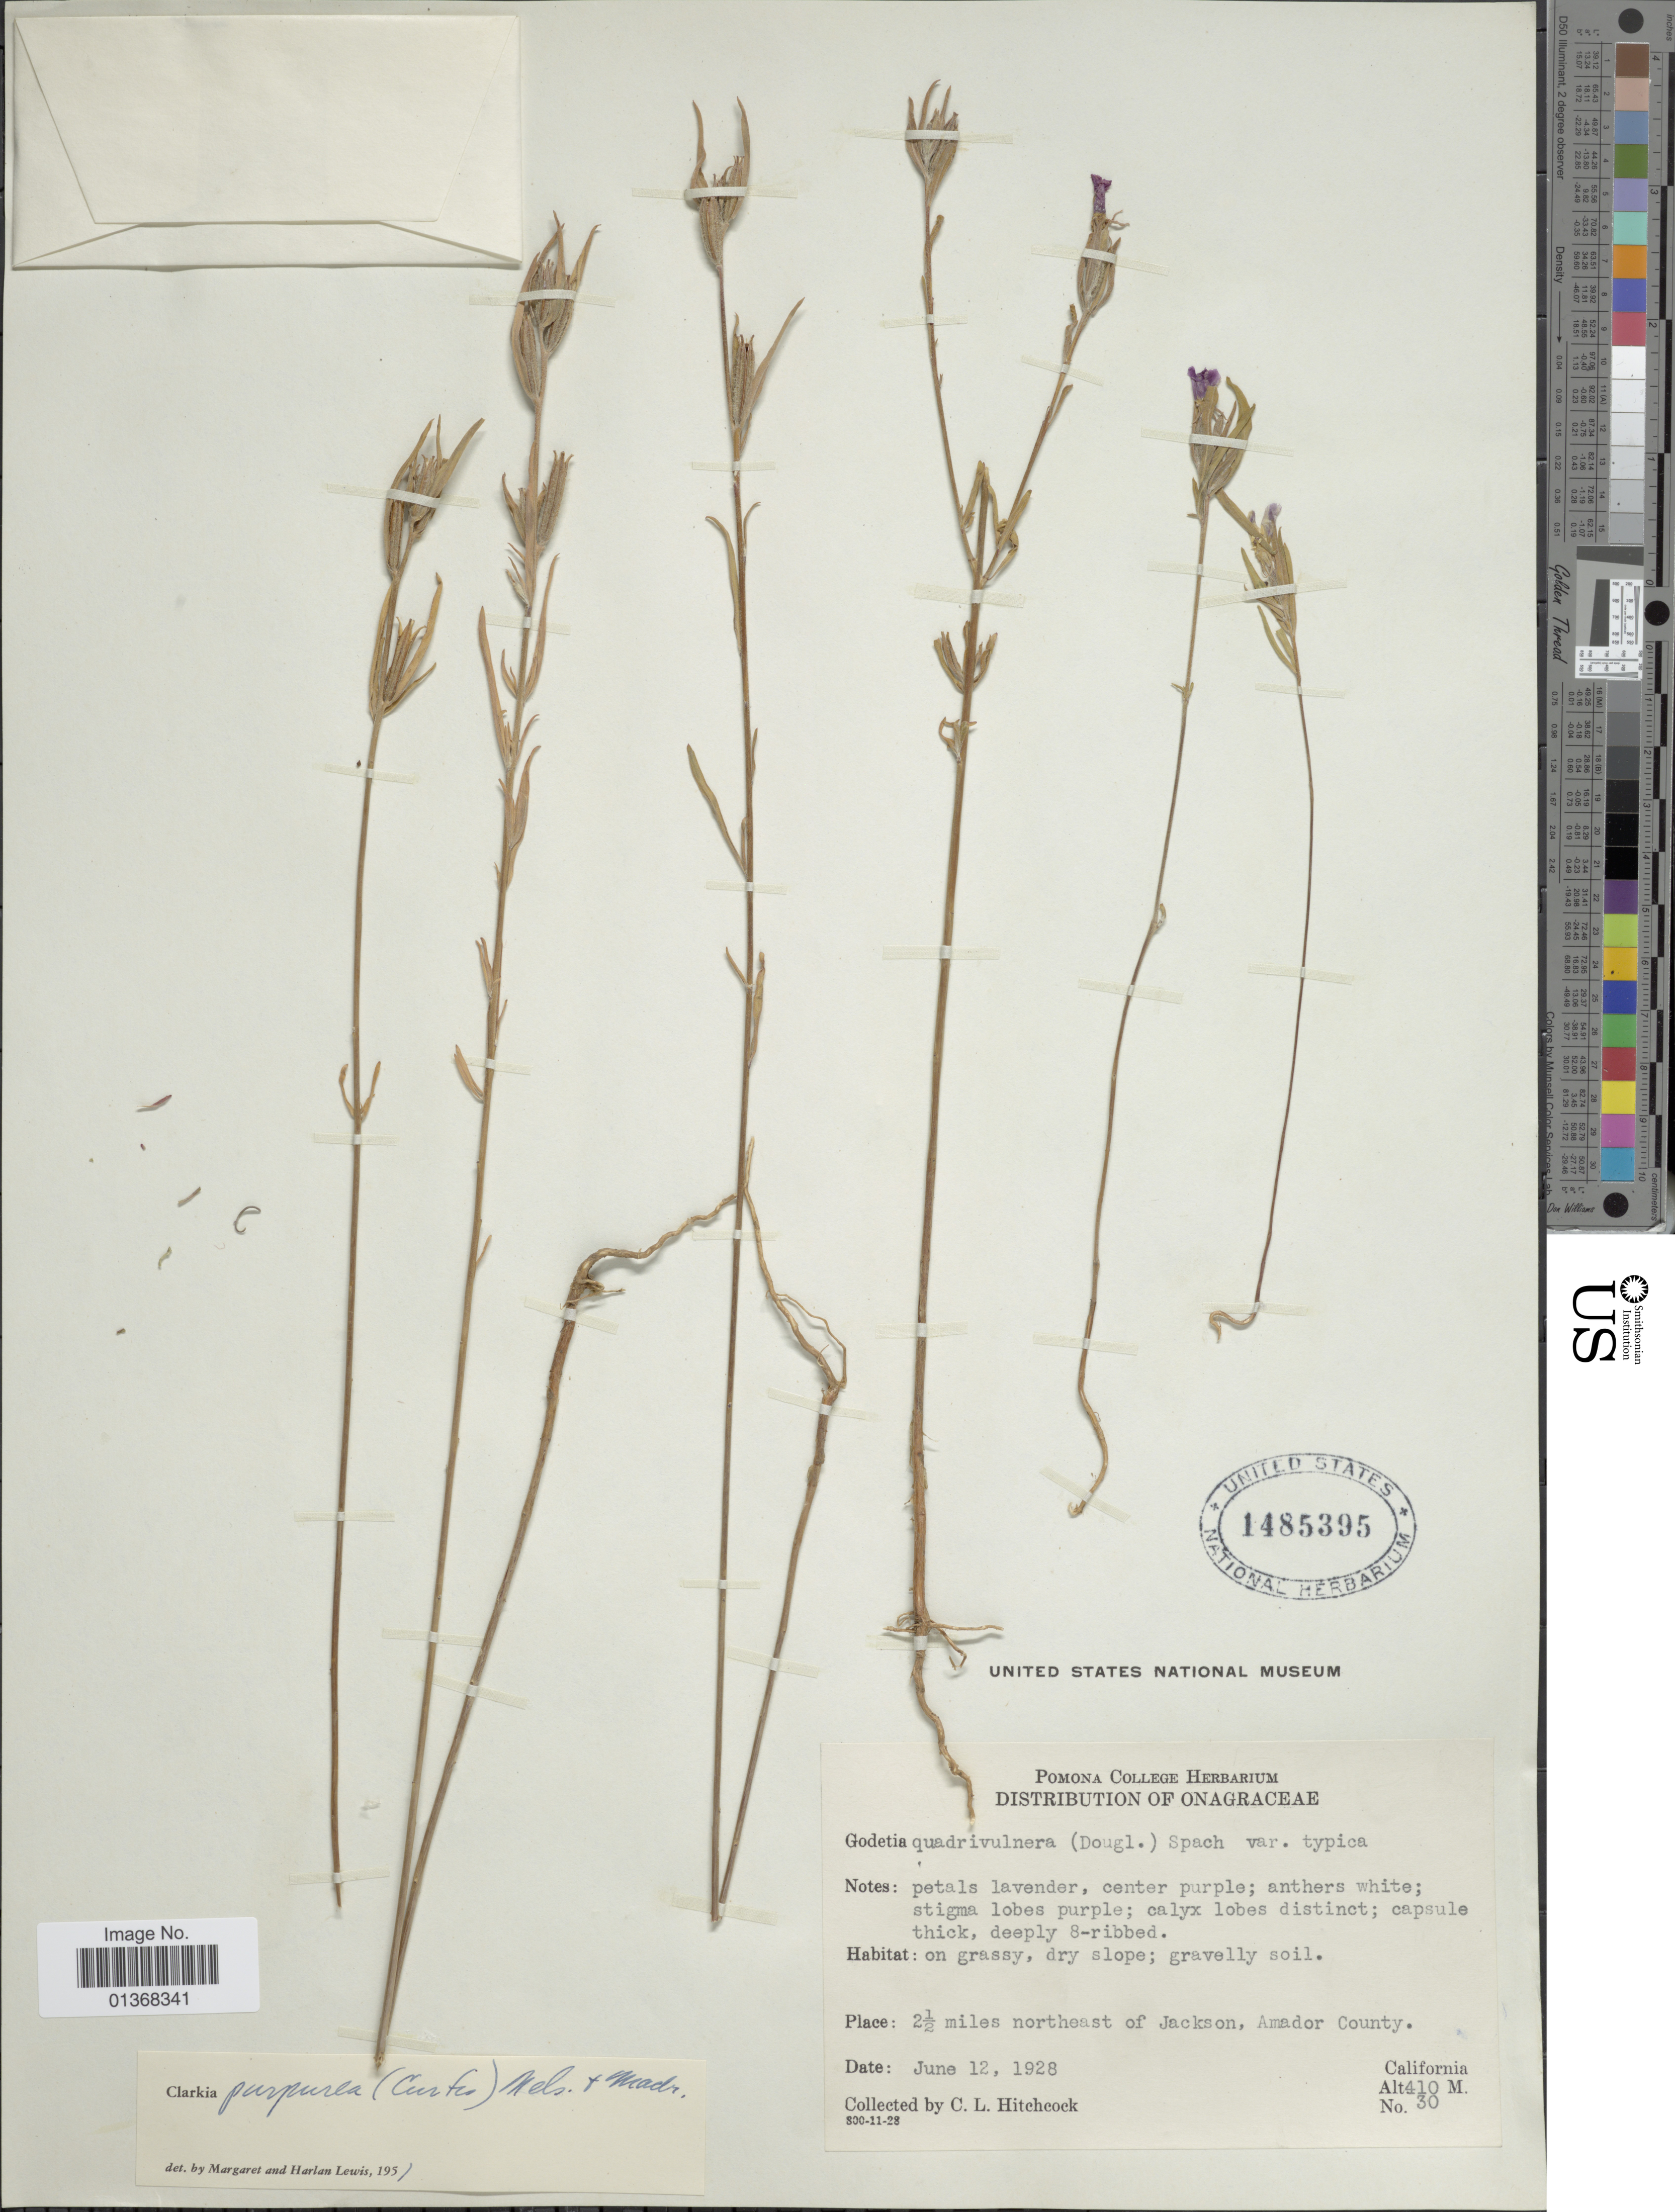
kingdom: Plantae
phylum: Tracheophyta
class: Magnoliopsida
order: Myrtales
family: Onagraceae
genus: Clarkia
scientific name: Clarkia purpurea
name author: (Curtis) A. Nelson & J.F. Macbr.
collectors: C. L. Hitchcock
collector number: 30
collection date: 1928-06-12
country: United States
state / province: California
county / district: Amador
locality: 2½ miles northeast of Jackson, Amador County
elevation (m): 410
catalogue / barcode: US 1485395